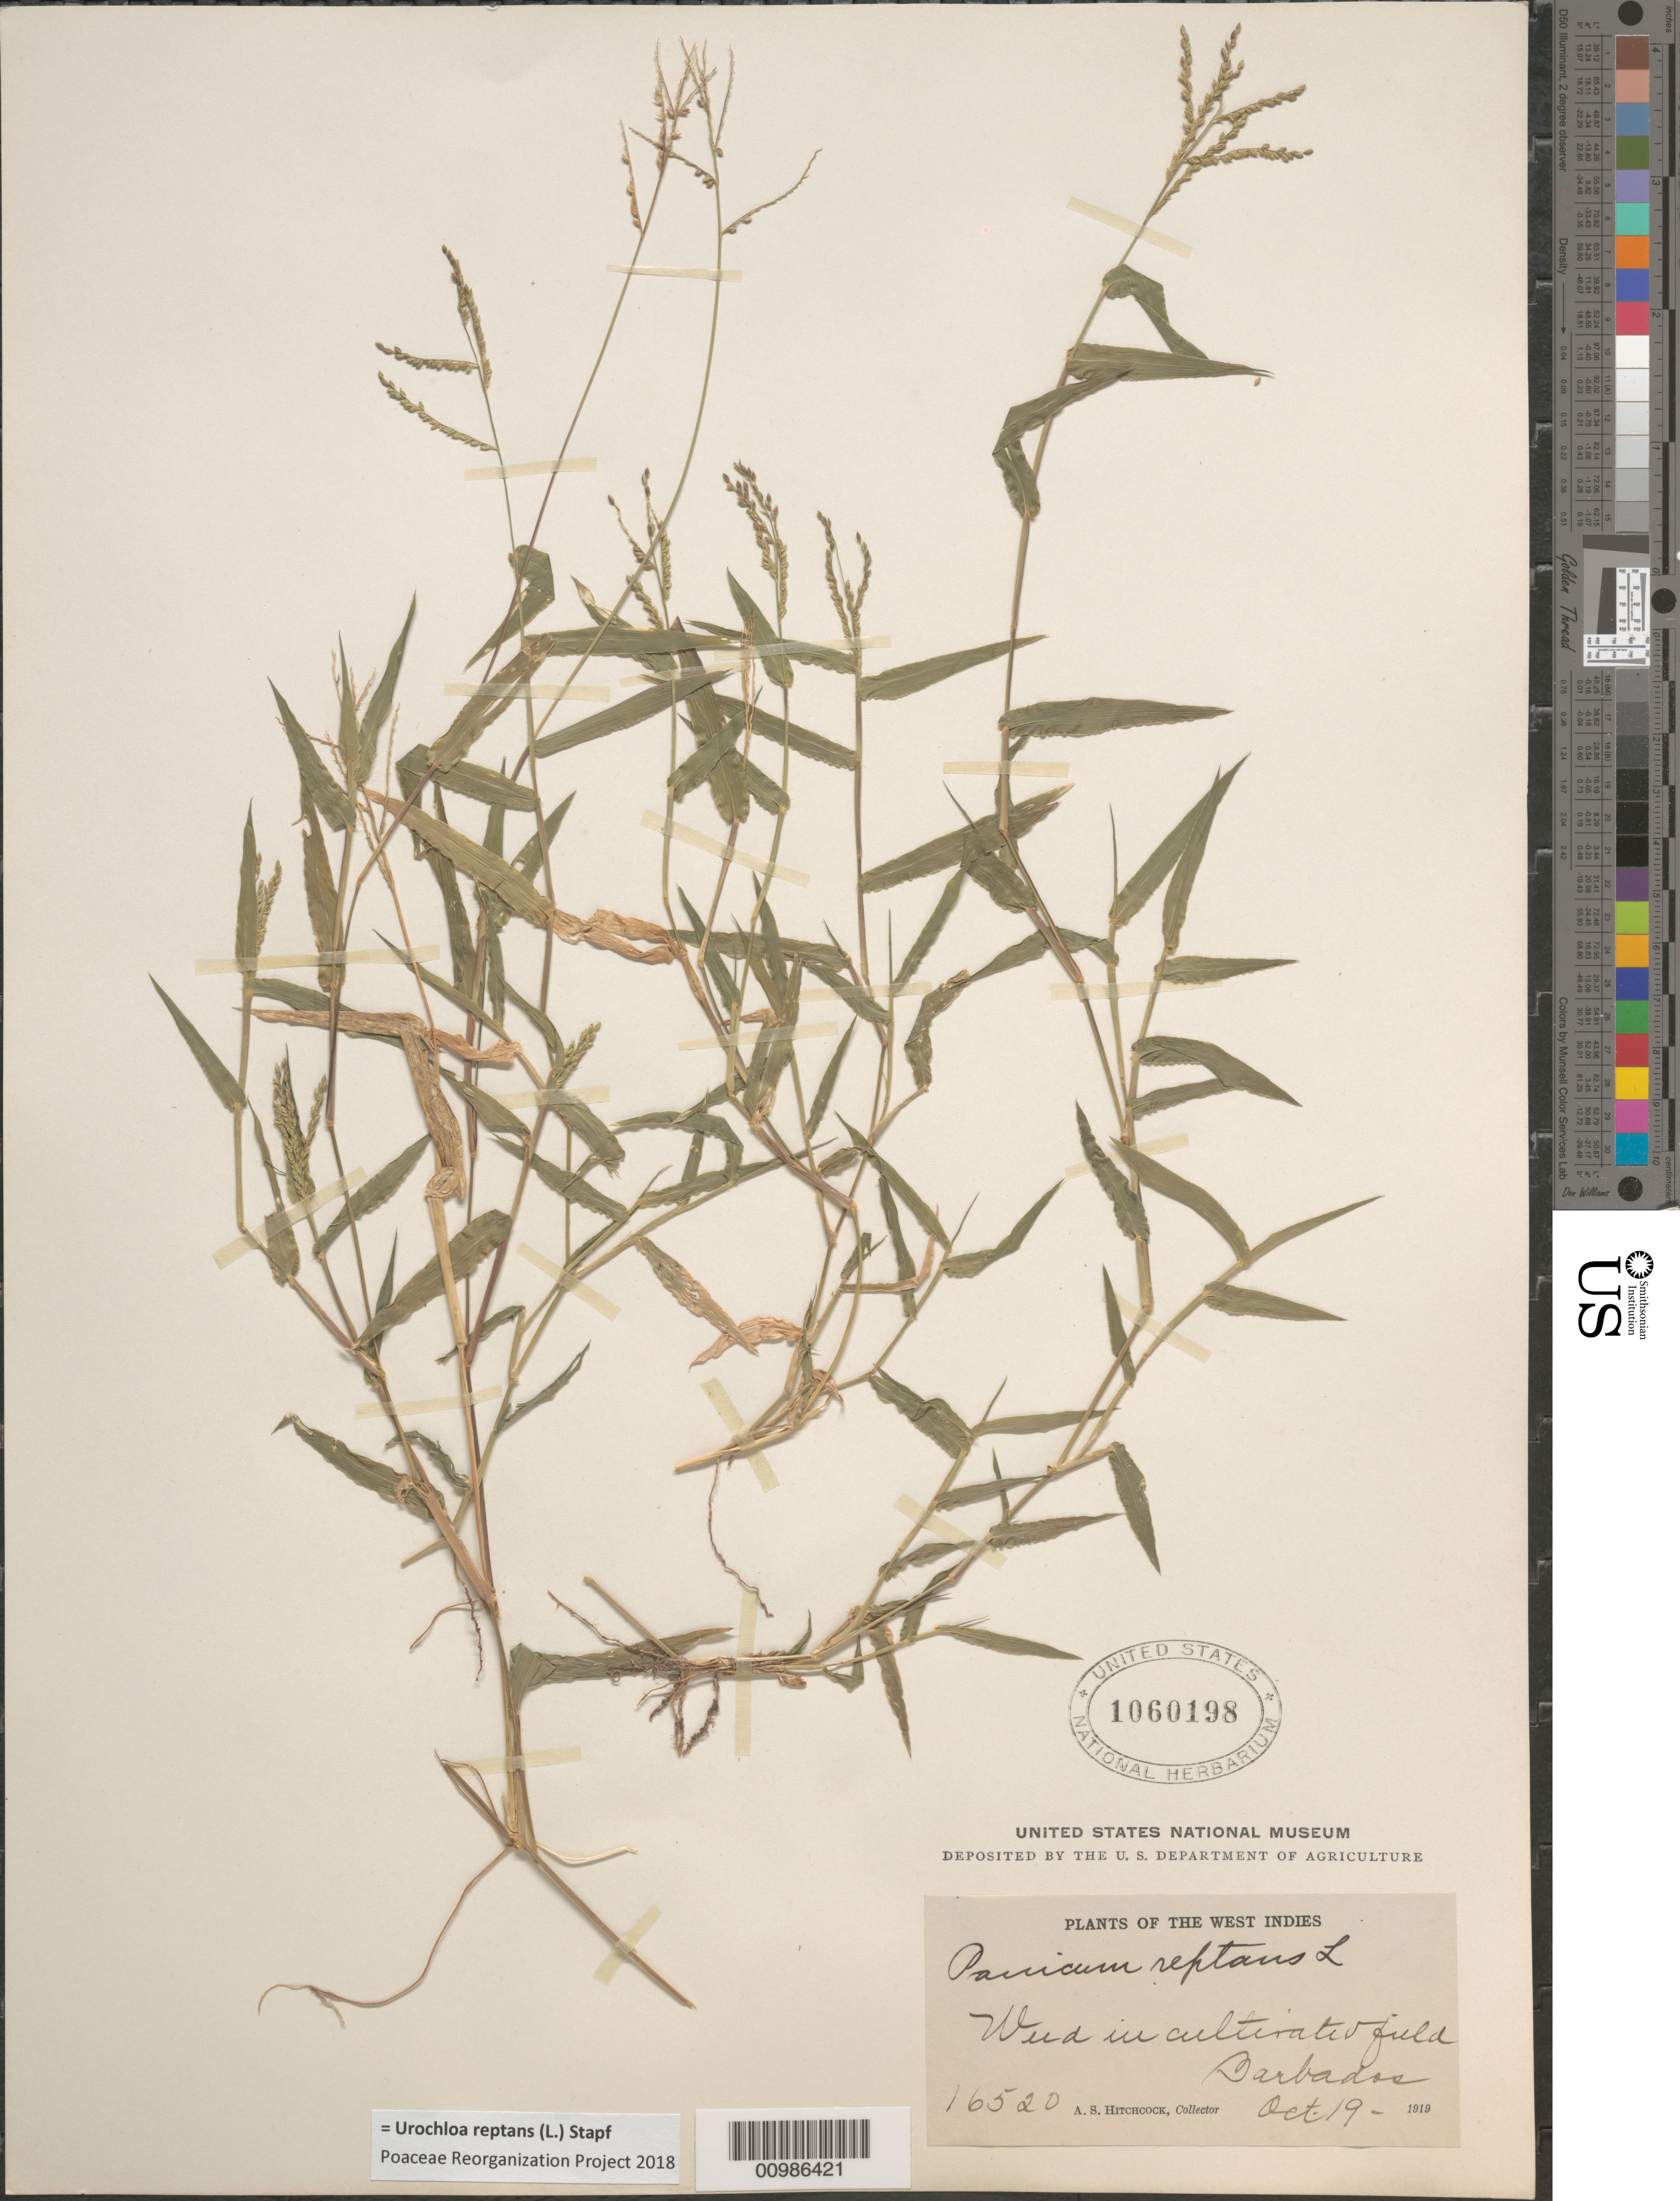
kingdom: Plantae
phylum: Tracheophyta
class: Liliopsida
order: Poales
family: Poaceae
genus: Brachiaria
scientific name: Brachiaria reptans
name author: (L.) C.E. Hubb. & C.A. Gardner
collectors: A. S. Hitchcock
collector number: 16520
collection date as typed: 19 Oct 1919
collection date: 1919-10-19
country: Barbados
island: Barbados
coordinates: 0 N, 0 E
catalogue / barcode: US 1060198